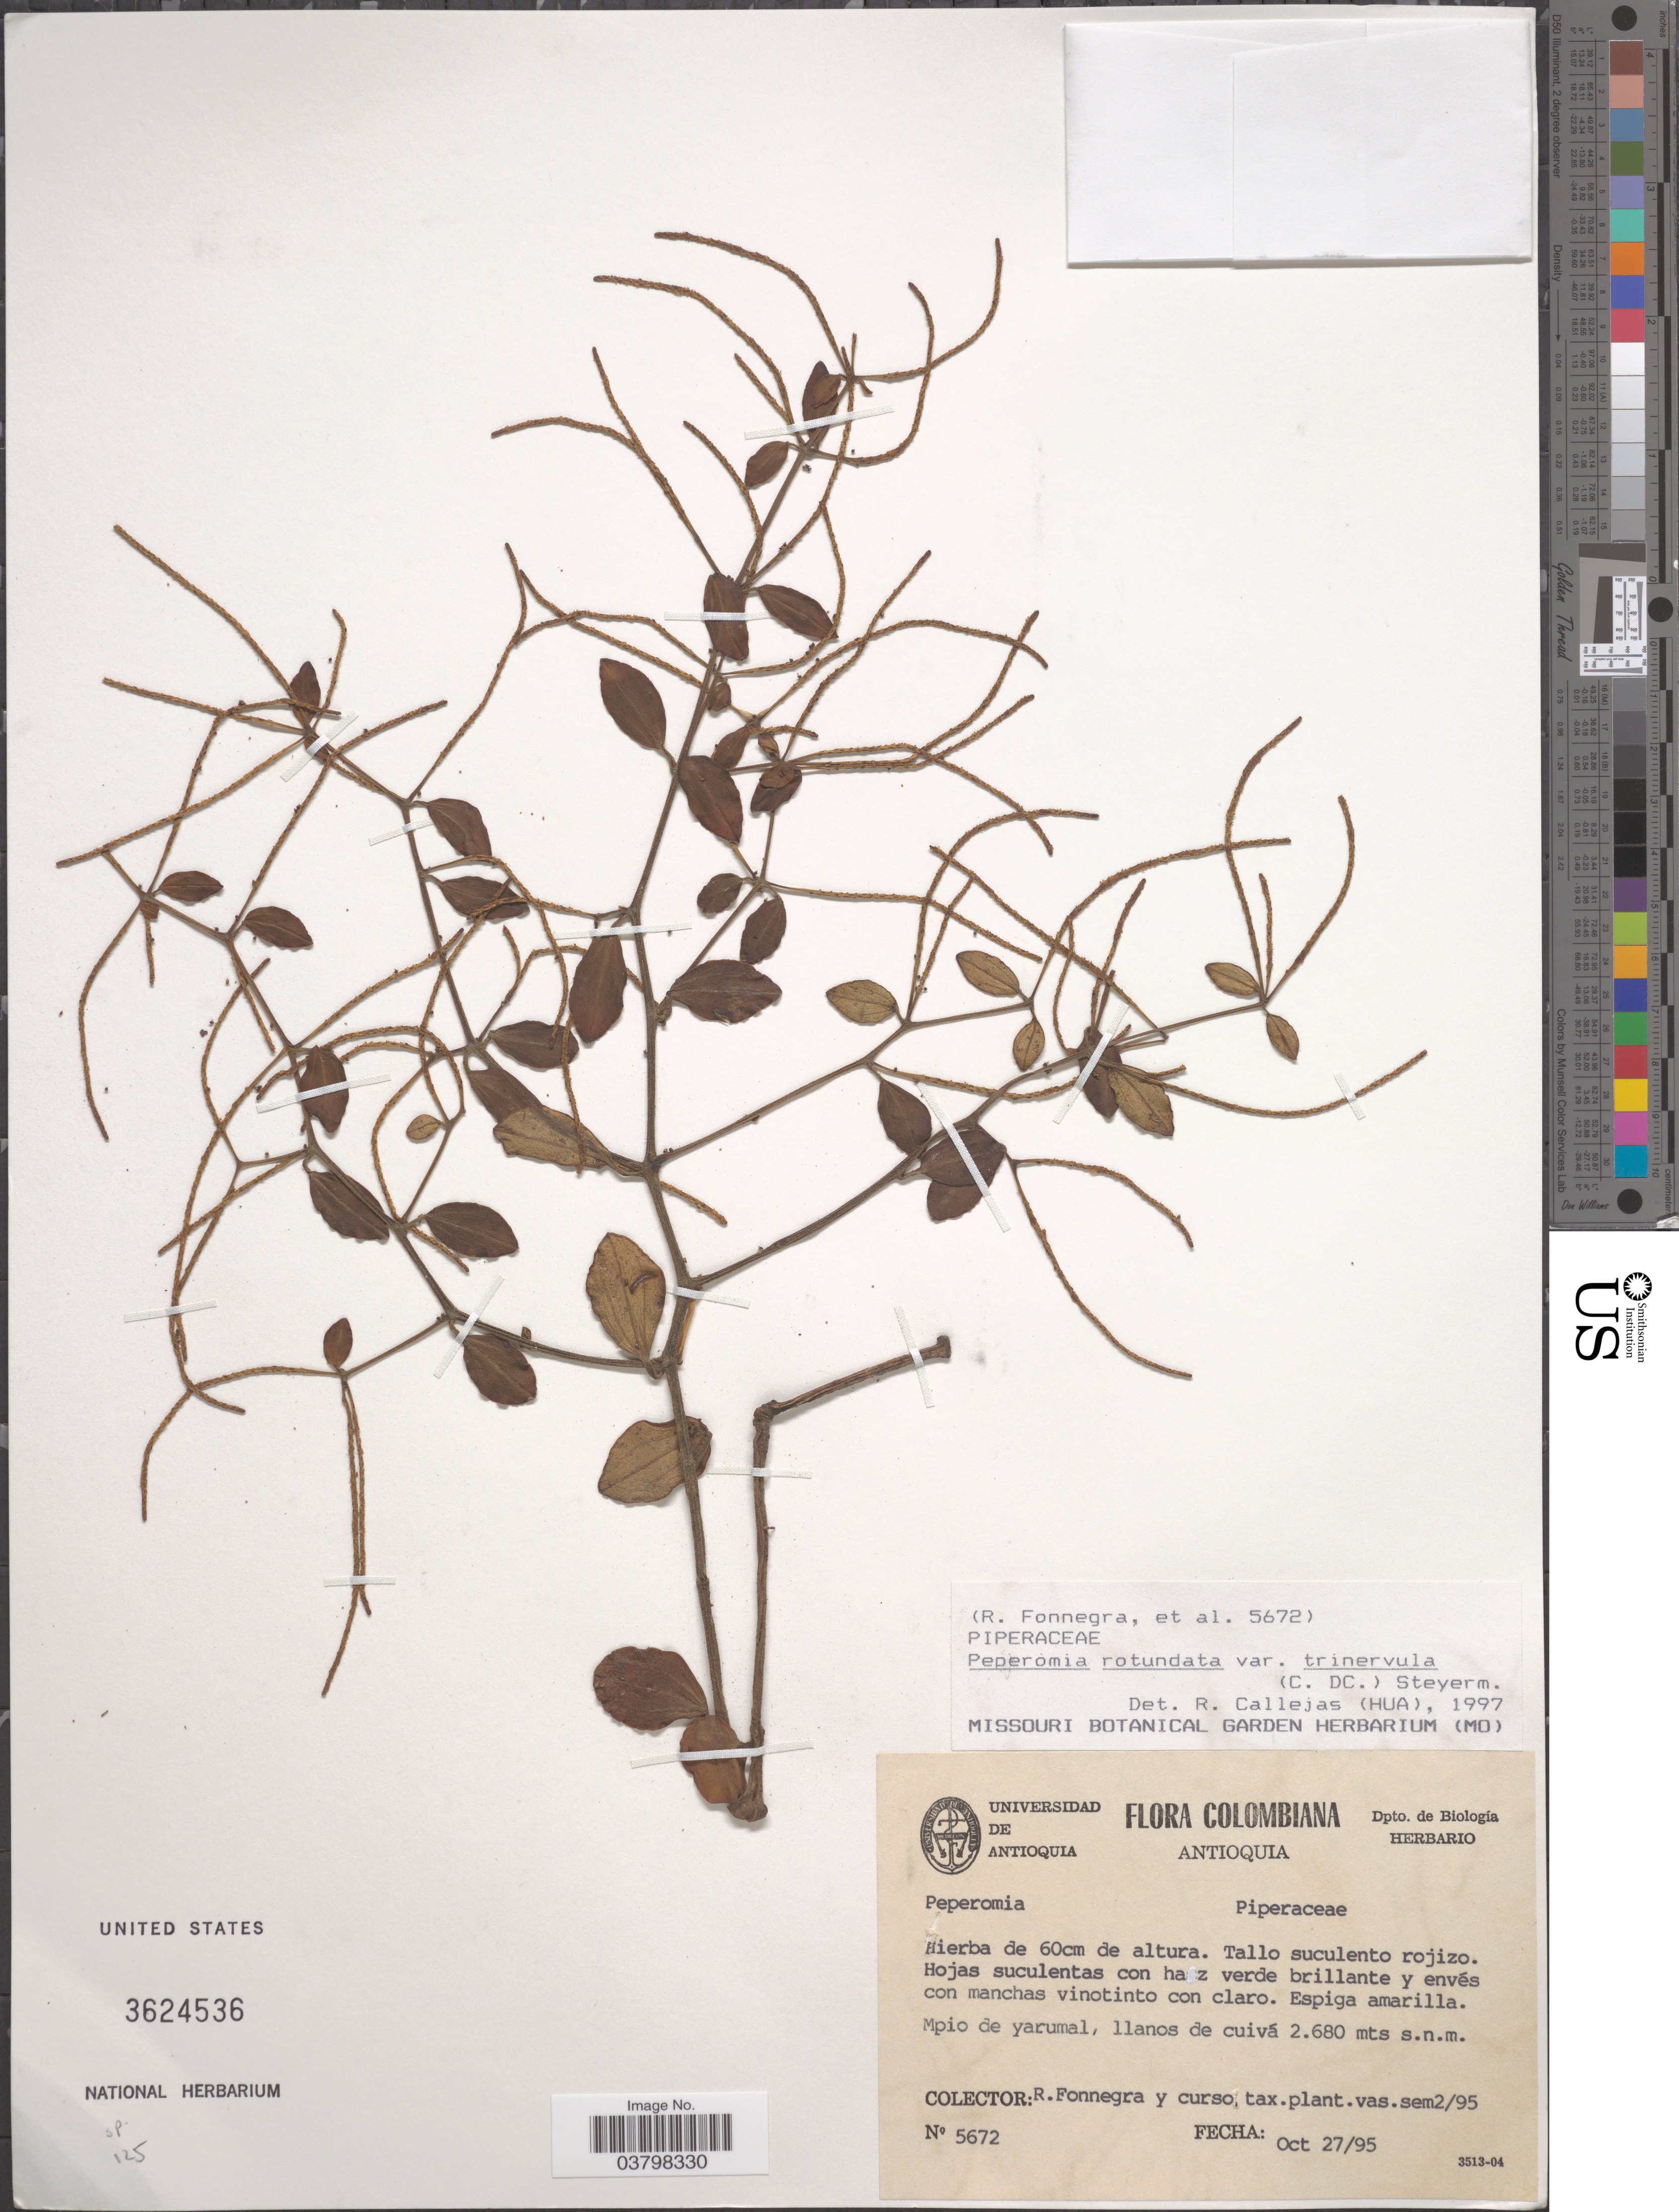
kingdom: Plantae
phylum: Tracheophyta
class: Magnoliopsida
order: Piperales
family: Piperaceae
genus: Peperomia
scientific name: Peperomia rotundata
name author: Kunth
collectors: R. Fonnegra & Curso tax. plant. vas. sem. 2/95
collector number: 5672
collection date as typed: Transcribed d/m/y: 27/10/95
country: Colombia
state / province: Antioquia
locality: Mpio de yarumal, llanos de cuivá.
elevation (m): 2680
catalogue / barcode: US 3624536